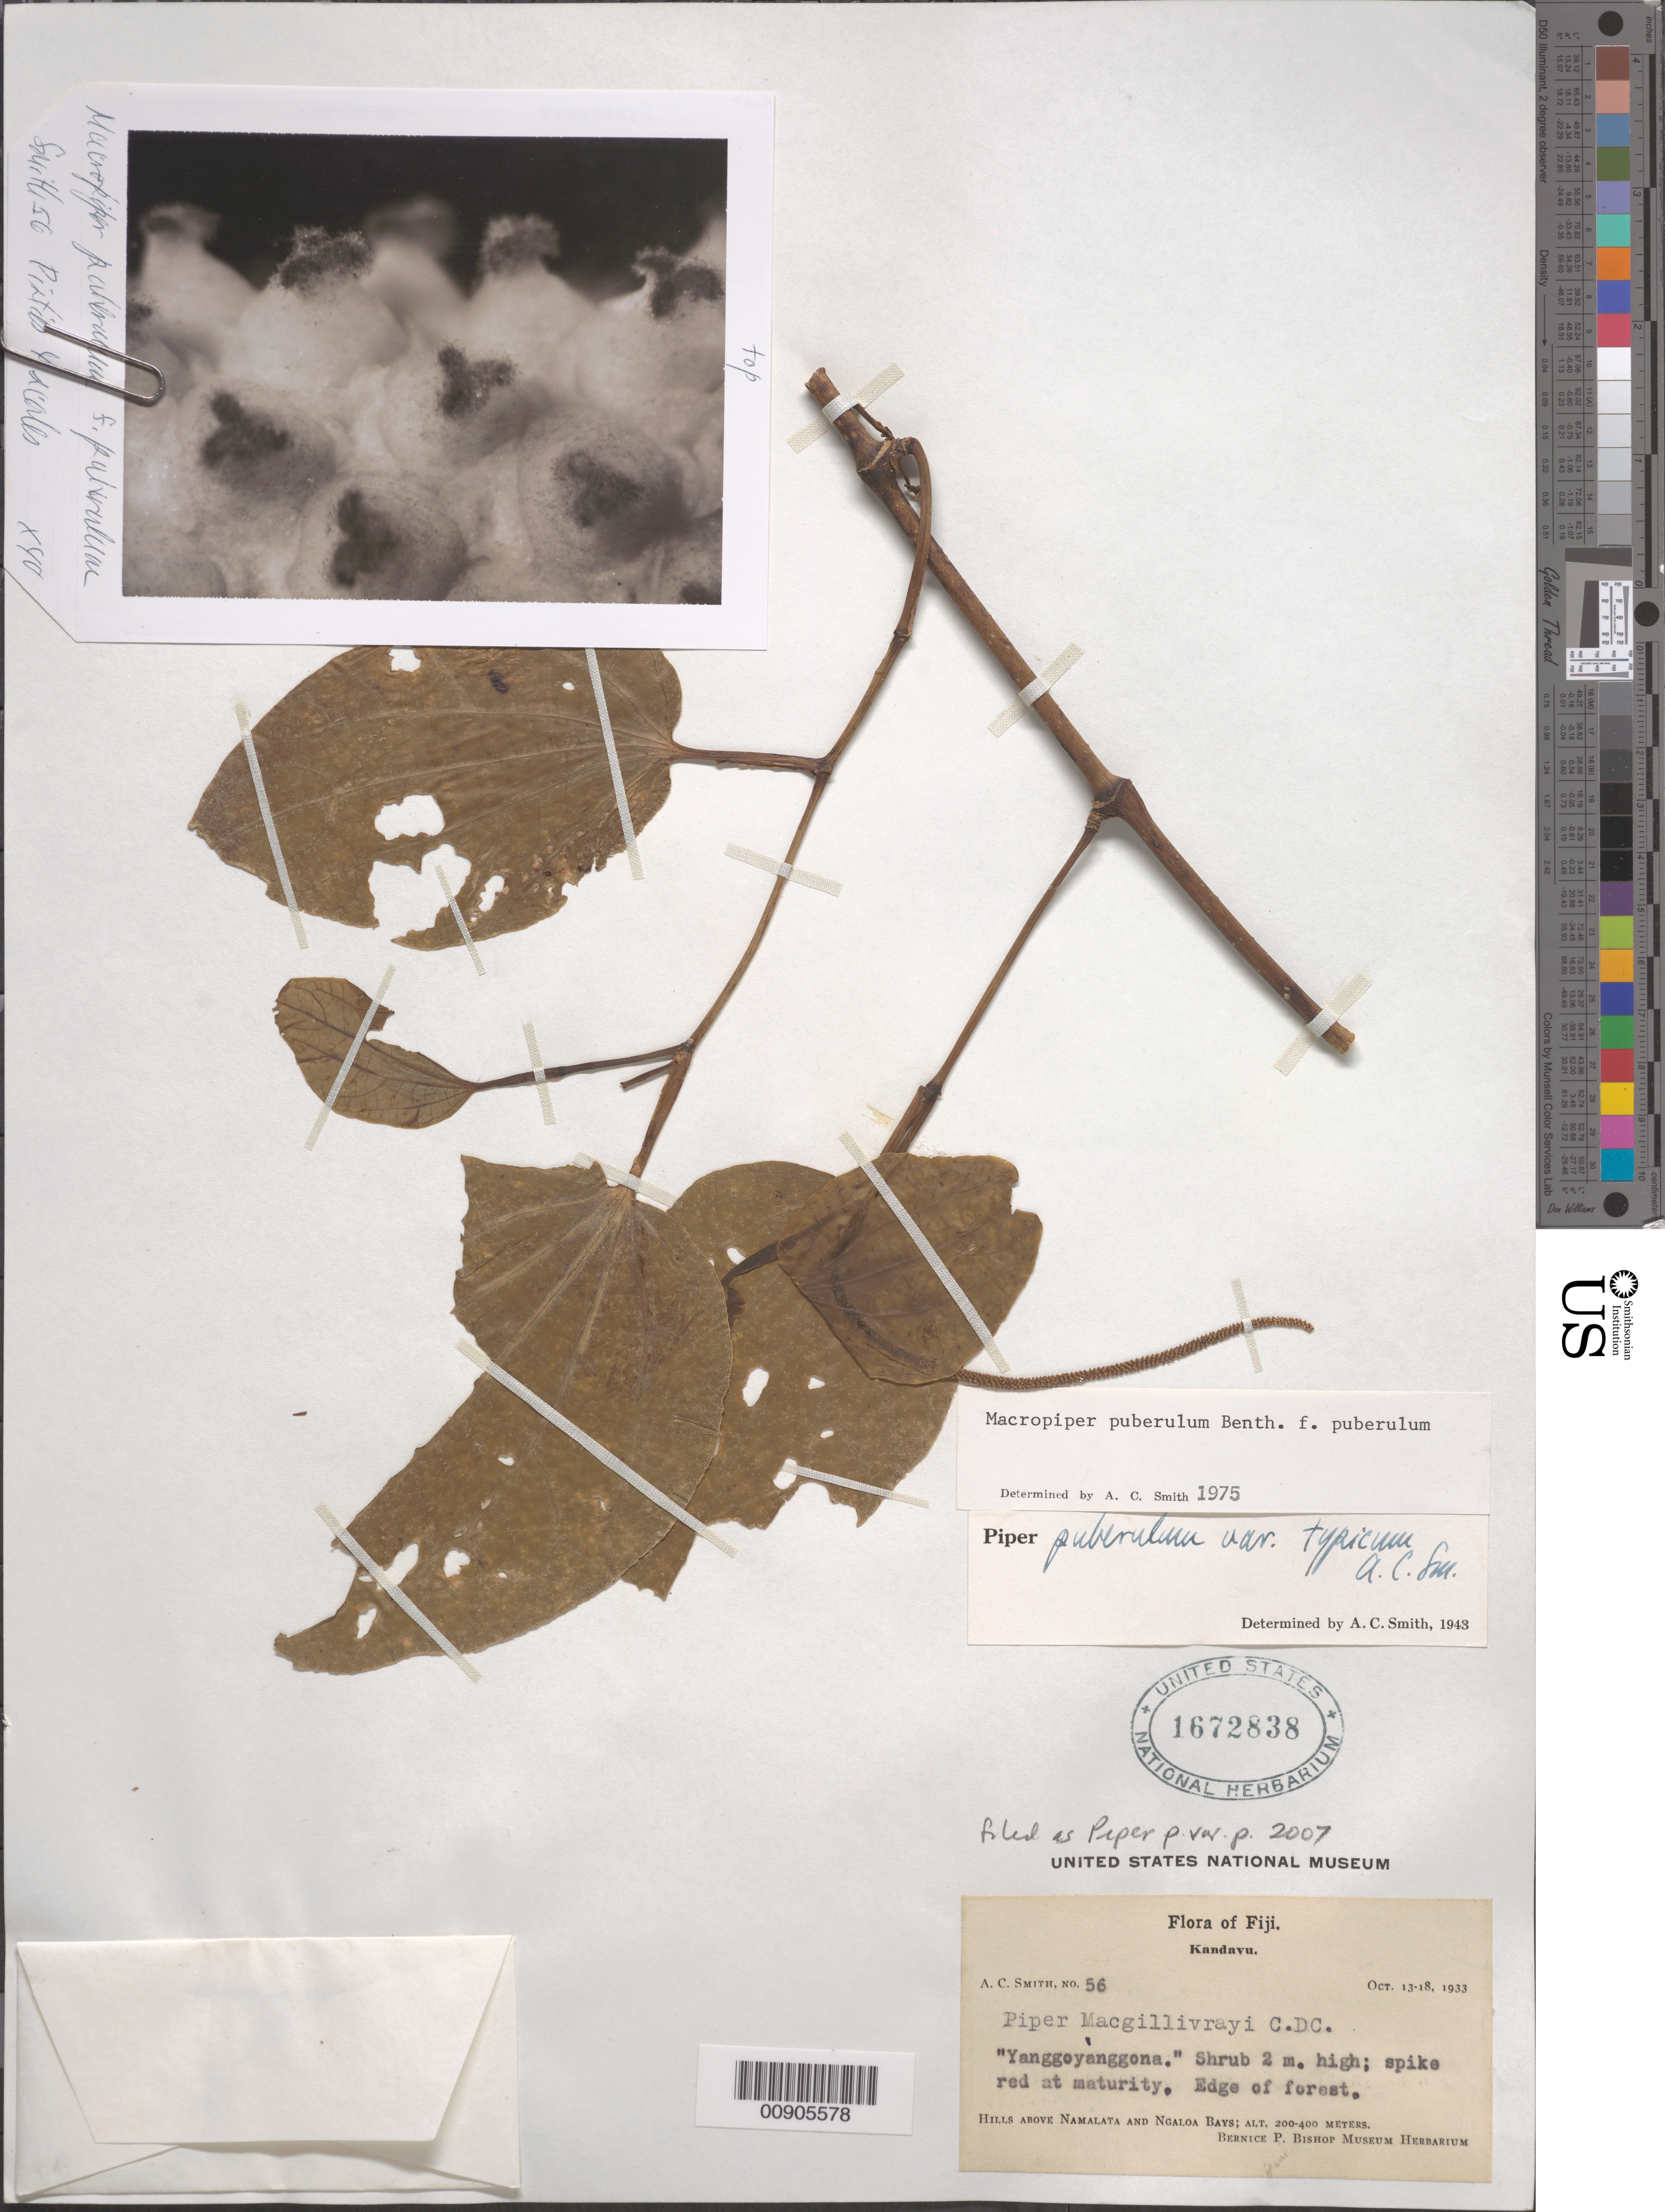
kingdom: Plantae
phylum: Tracheophyta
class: Magnoliopsida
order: Piperales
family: Piperaceae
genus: Piper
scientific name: Piper puberulum var. puberulum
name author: (Benth.) Benth.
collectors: C. A. Smith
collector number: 56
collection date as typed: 13 Oct 1933 to 18 Oct 1933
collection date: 1933-10-13/1933-10-18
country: Fiji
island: Kadavu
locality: Hills above Namalata and Ngloa Bays.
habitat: Edge of forest.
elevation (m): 200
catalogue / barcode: US 1672838